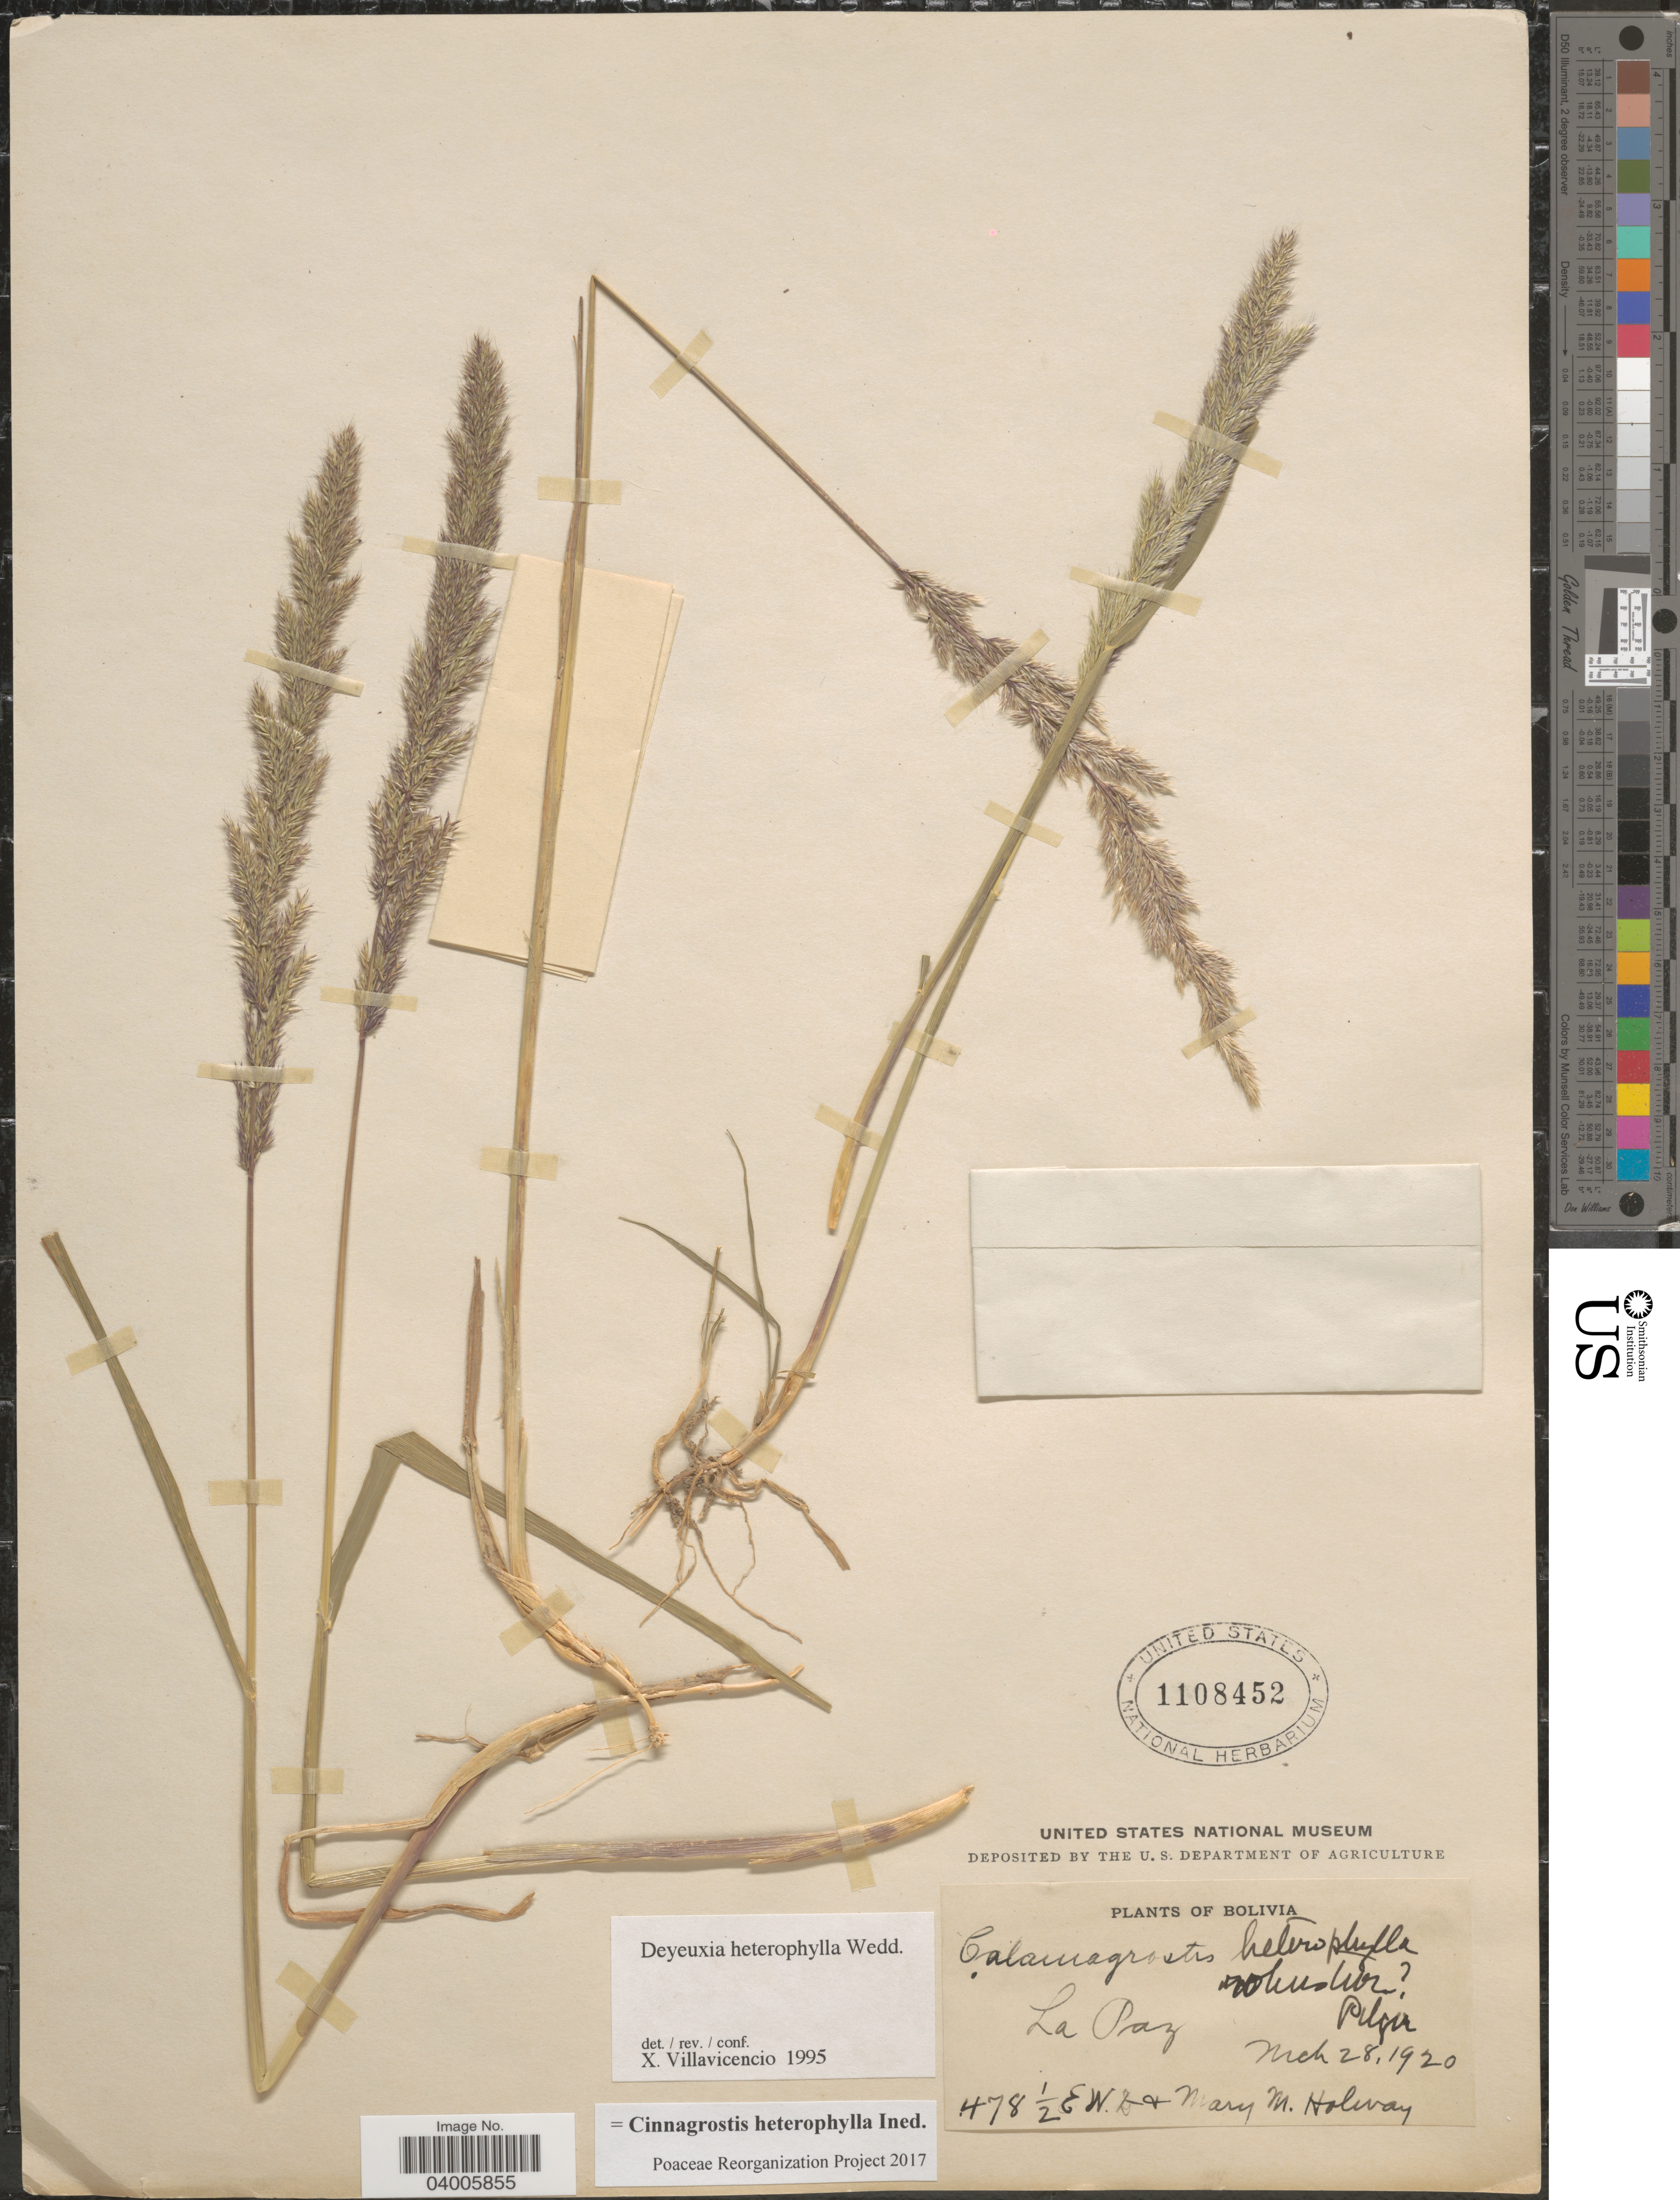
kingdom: Plantae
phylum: Tracheophyta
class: Liliopsida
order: Poales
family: Poaceae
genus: Cinnagrostis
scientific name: Cinnagrostis heterophylla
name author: (Wedd.) P.M. Peterson et al.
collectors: E. W. D. Holway & M. M. Holway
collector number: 478½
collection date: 1920-03-28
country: Bolivia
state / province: La Paz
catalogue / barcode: US 1108452